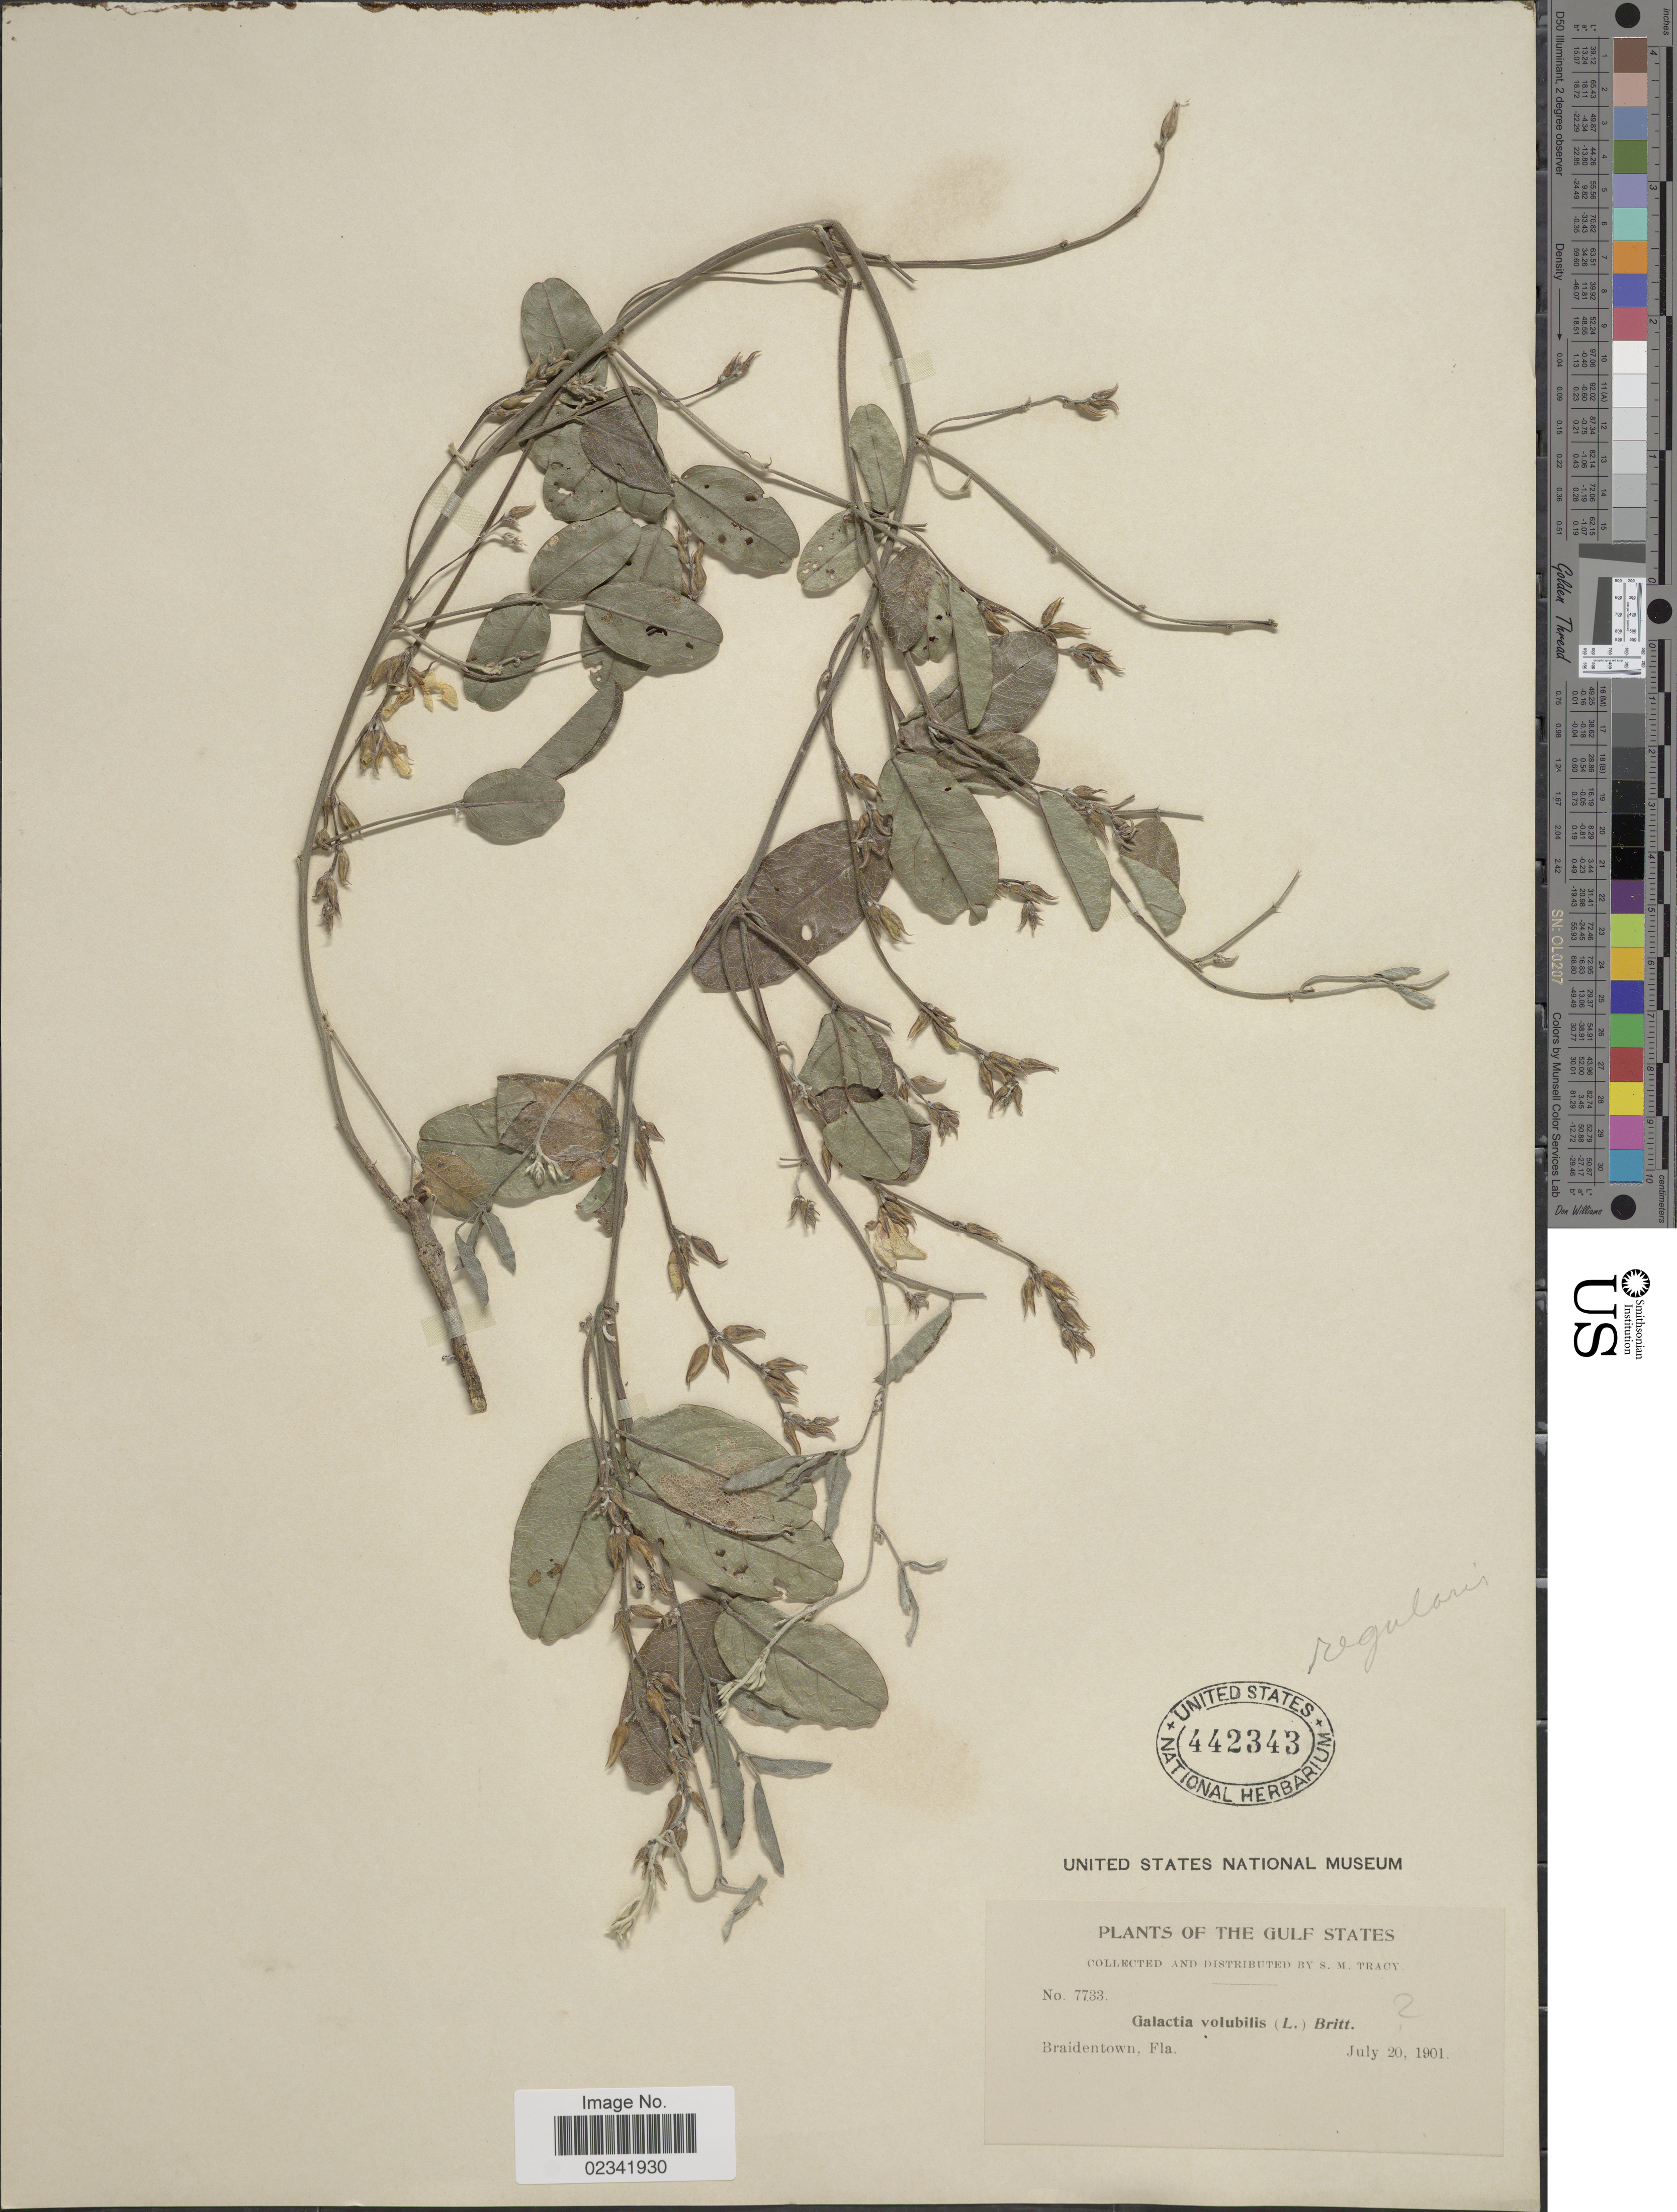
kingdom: Plantae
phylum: Tracheophyta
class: Magnoliopsida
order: Fabales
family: Fabaceae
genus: Galactia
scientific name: Galactia volubilis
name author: (L.) Britton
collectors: S. M. Tracy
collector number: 7783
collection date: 1901-07-20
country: United States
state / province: Florida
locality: The Gulf States, Braidentown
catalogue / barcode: US 442343